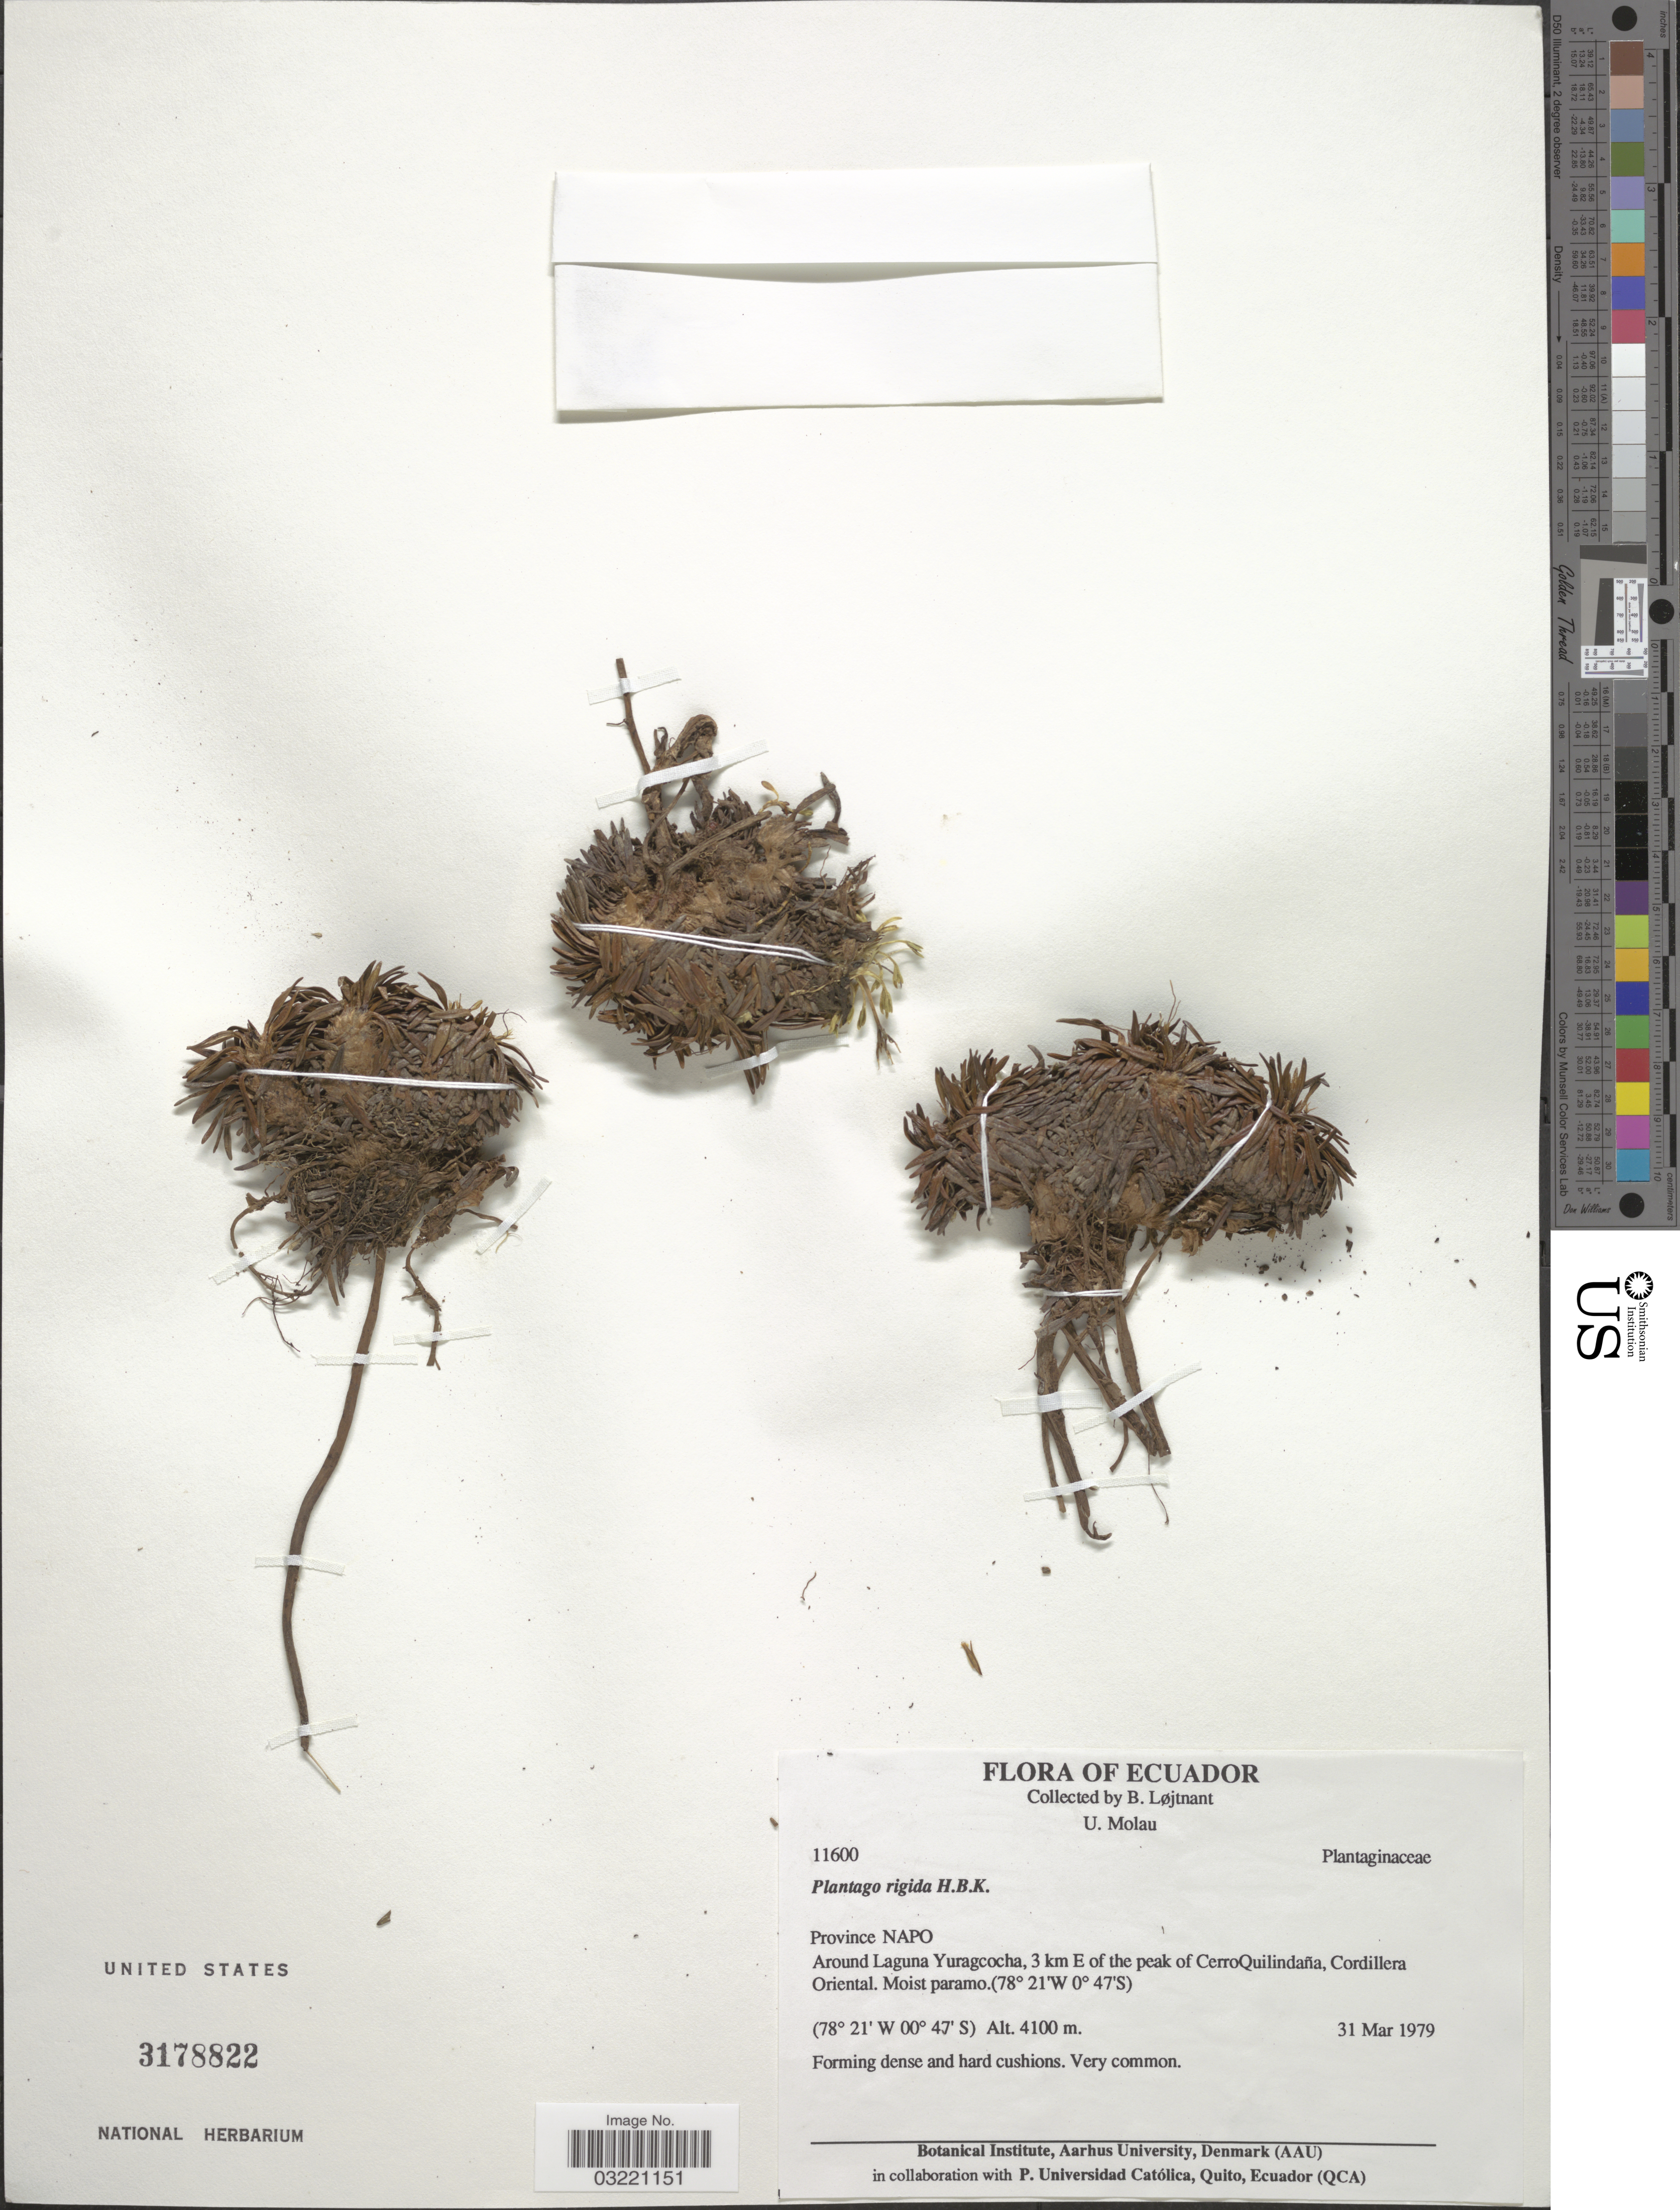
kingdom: Plantae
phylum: Tracheophyta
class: Magnoliopsida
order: Lamiales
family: Plantaginaceae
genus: Plantago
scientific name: Plantago rigida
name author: Kunth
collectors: B. Löjtnant & U. Molau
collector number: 11600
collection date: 1979-03-31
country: Ecuador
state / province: Napo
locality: Around Laguna Yuragcocha, 3 km E of the peak of Cerro Quilindaña, Cordillera Oriental.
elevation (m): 4100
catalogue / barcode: US 3178822